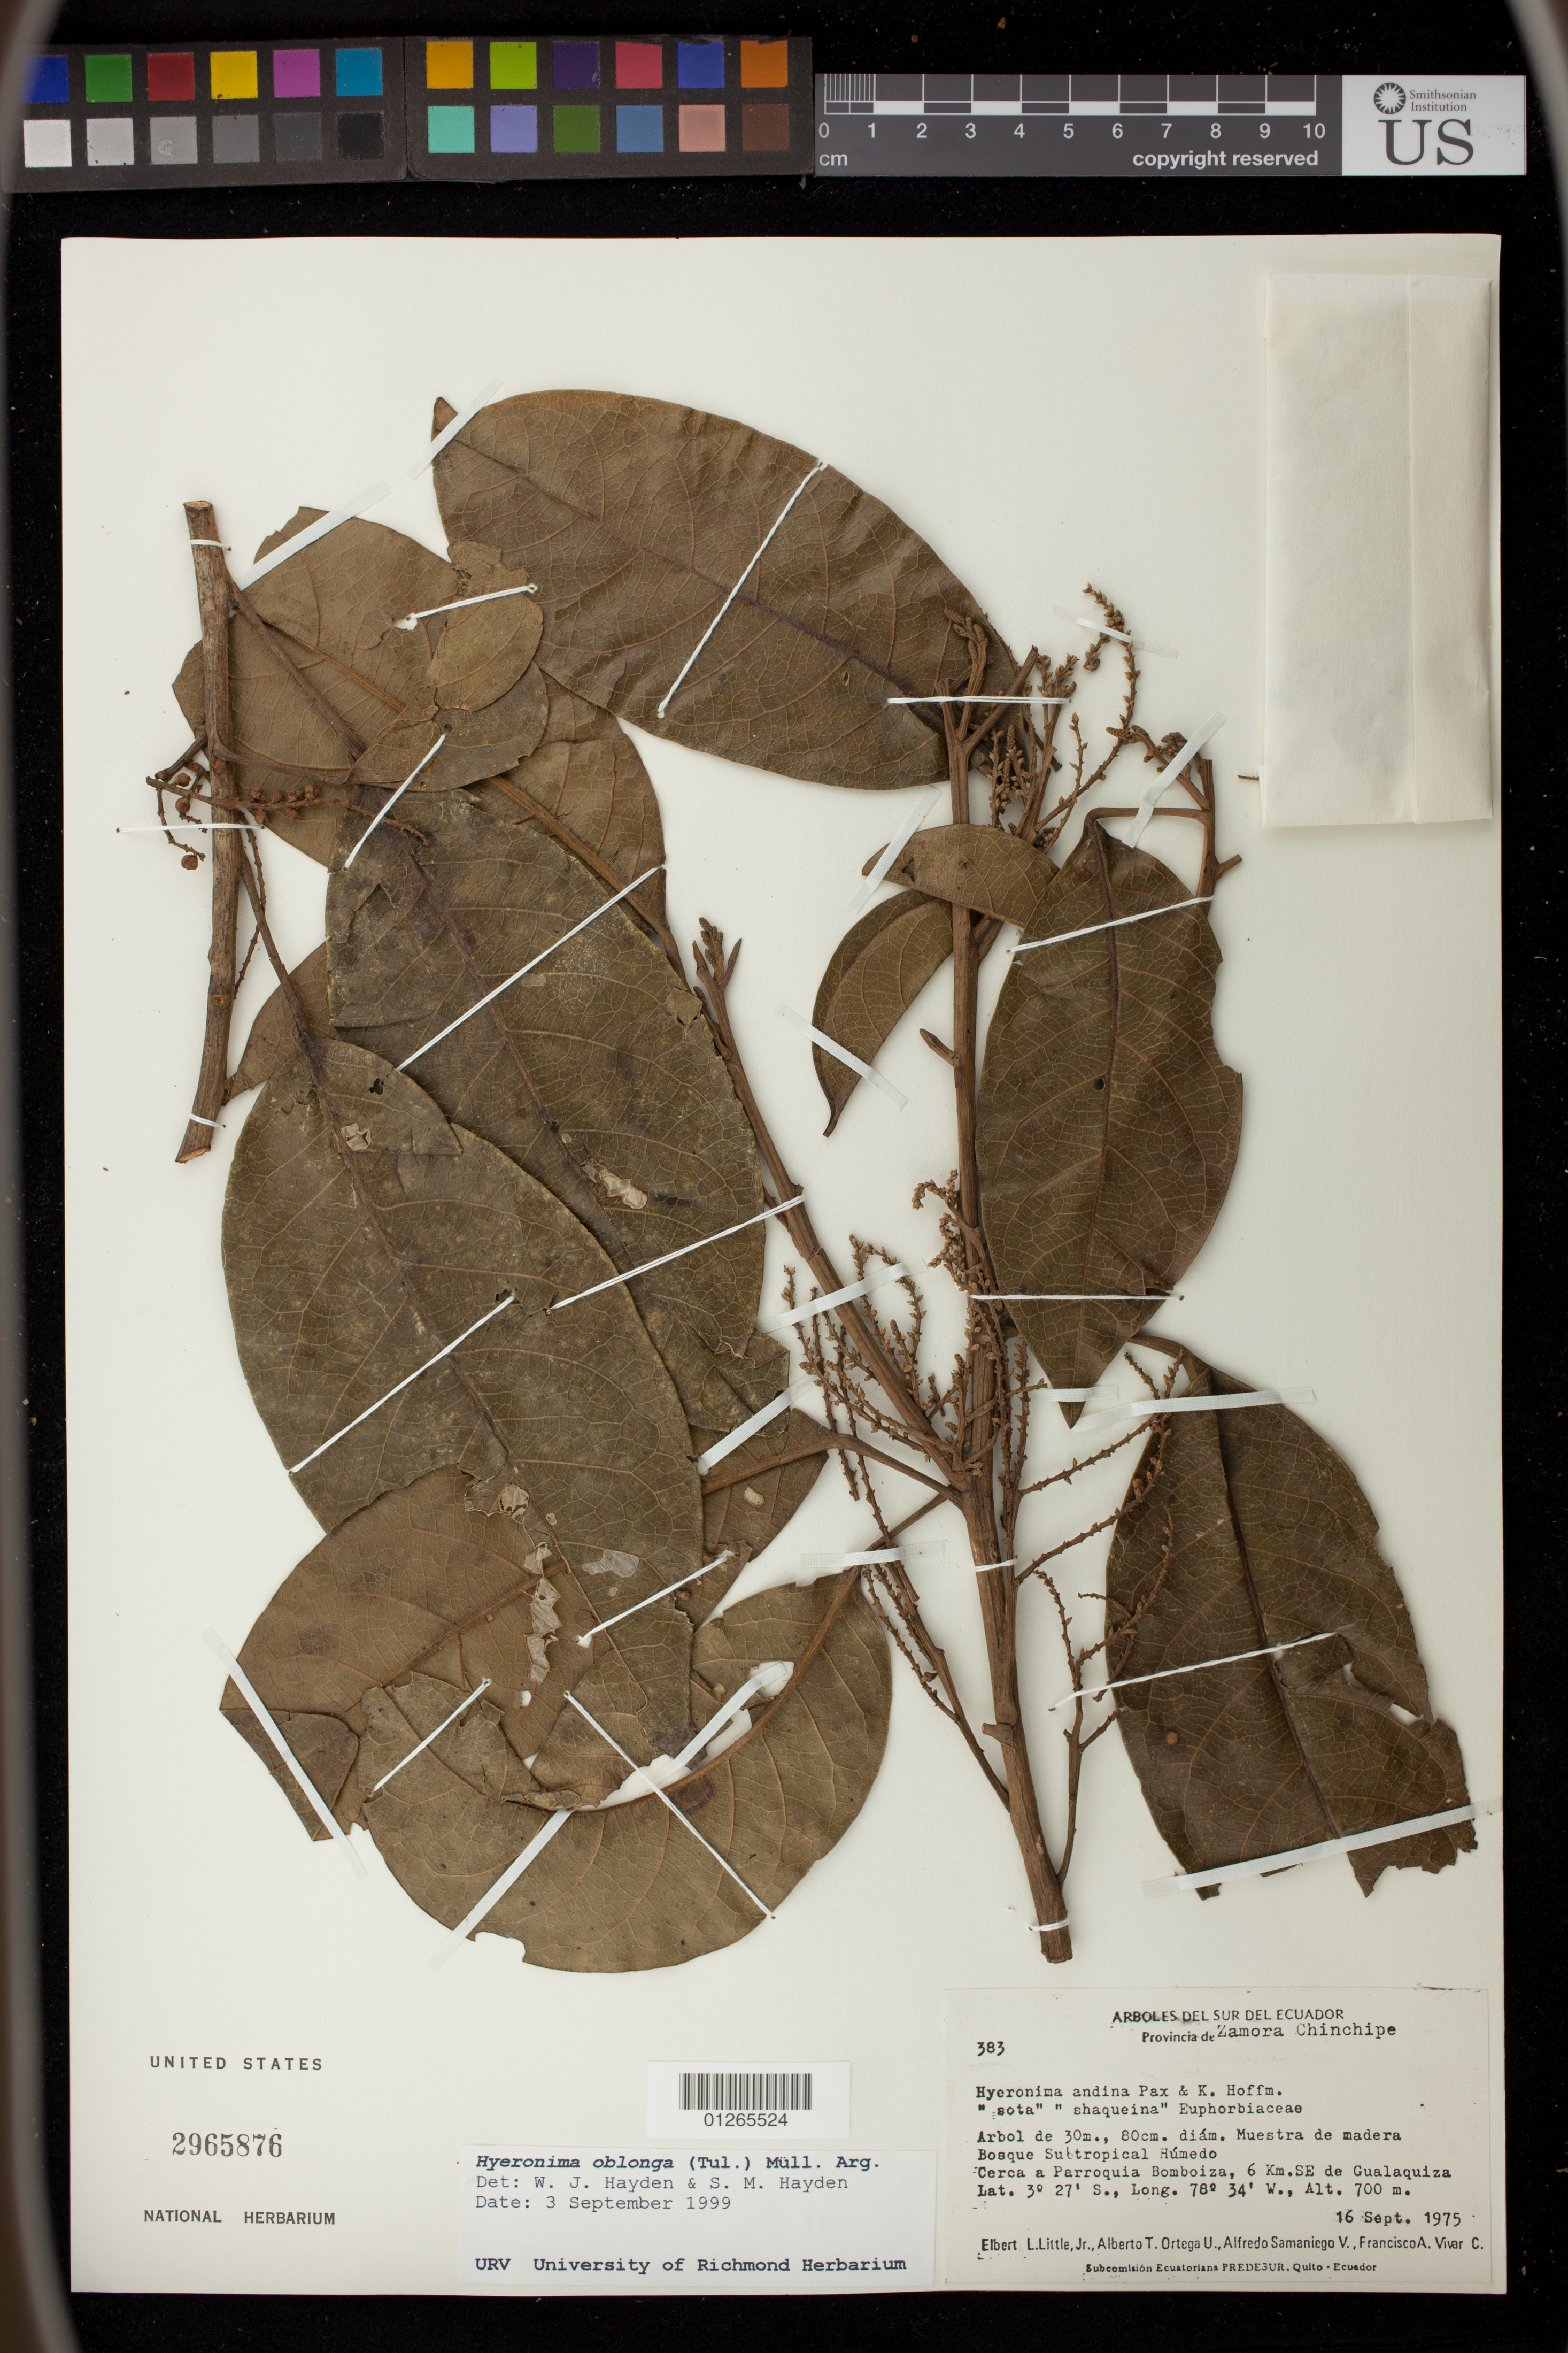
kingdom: Plantae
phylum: Tracheophyta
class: Magnoliopsida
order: Malpighiales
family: Phyllanthaceae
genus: Hieronyma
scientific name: Hieronyma oblonga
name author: (Tul.) Müll. Arg.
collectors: E. L. Little, A. T. Ortega U., A. V. Samaniego & F. A. Vivar C.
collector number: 383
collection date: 1975-09-01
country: Ecuador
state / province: Zamora-Chinchipe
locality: Manaus-Porto Velho Rd. (BR319) behind road camp, Km. 240.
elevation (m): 700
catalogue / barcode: US 2965876